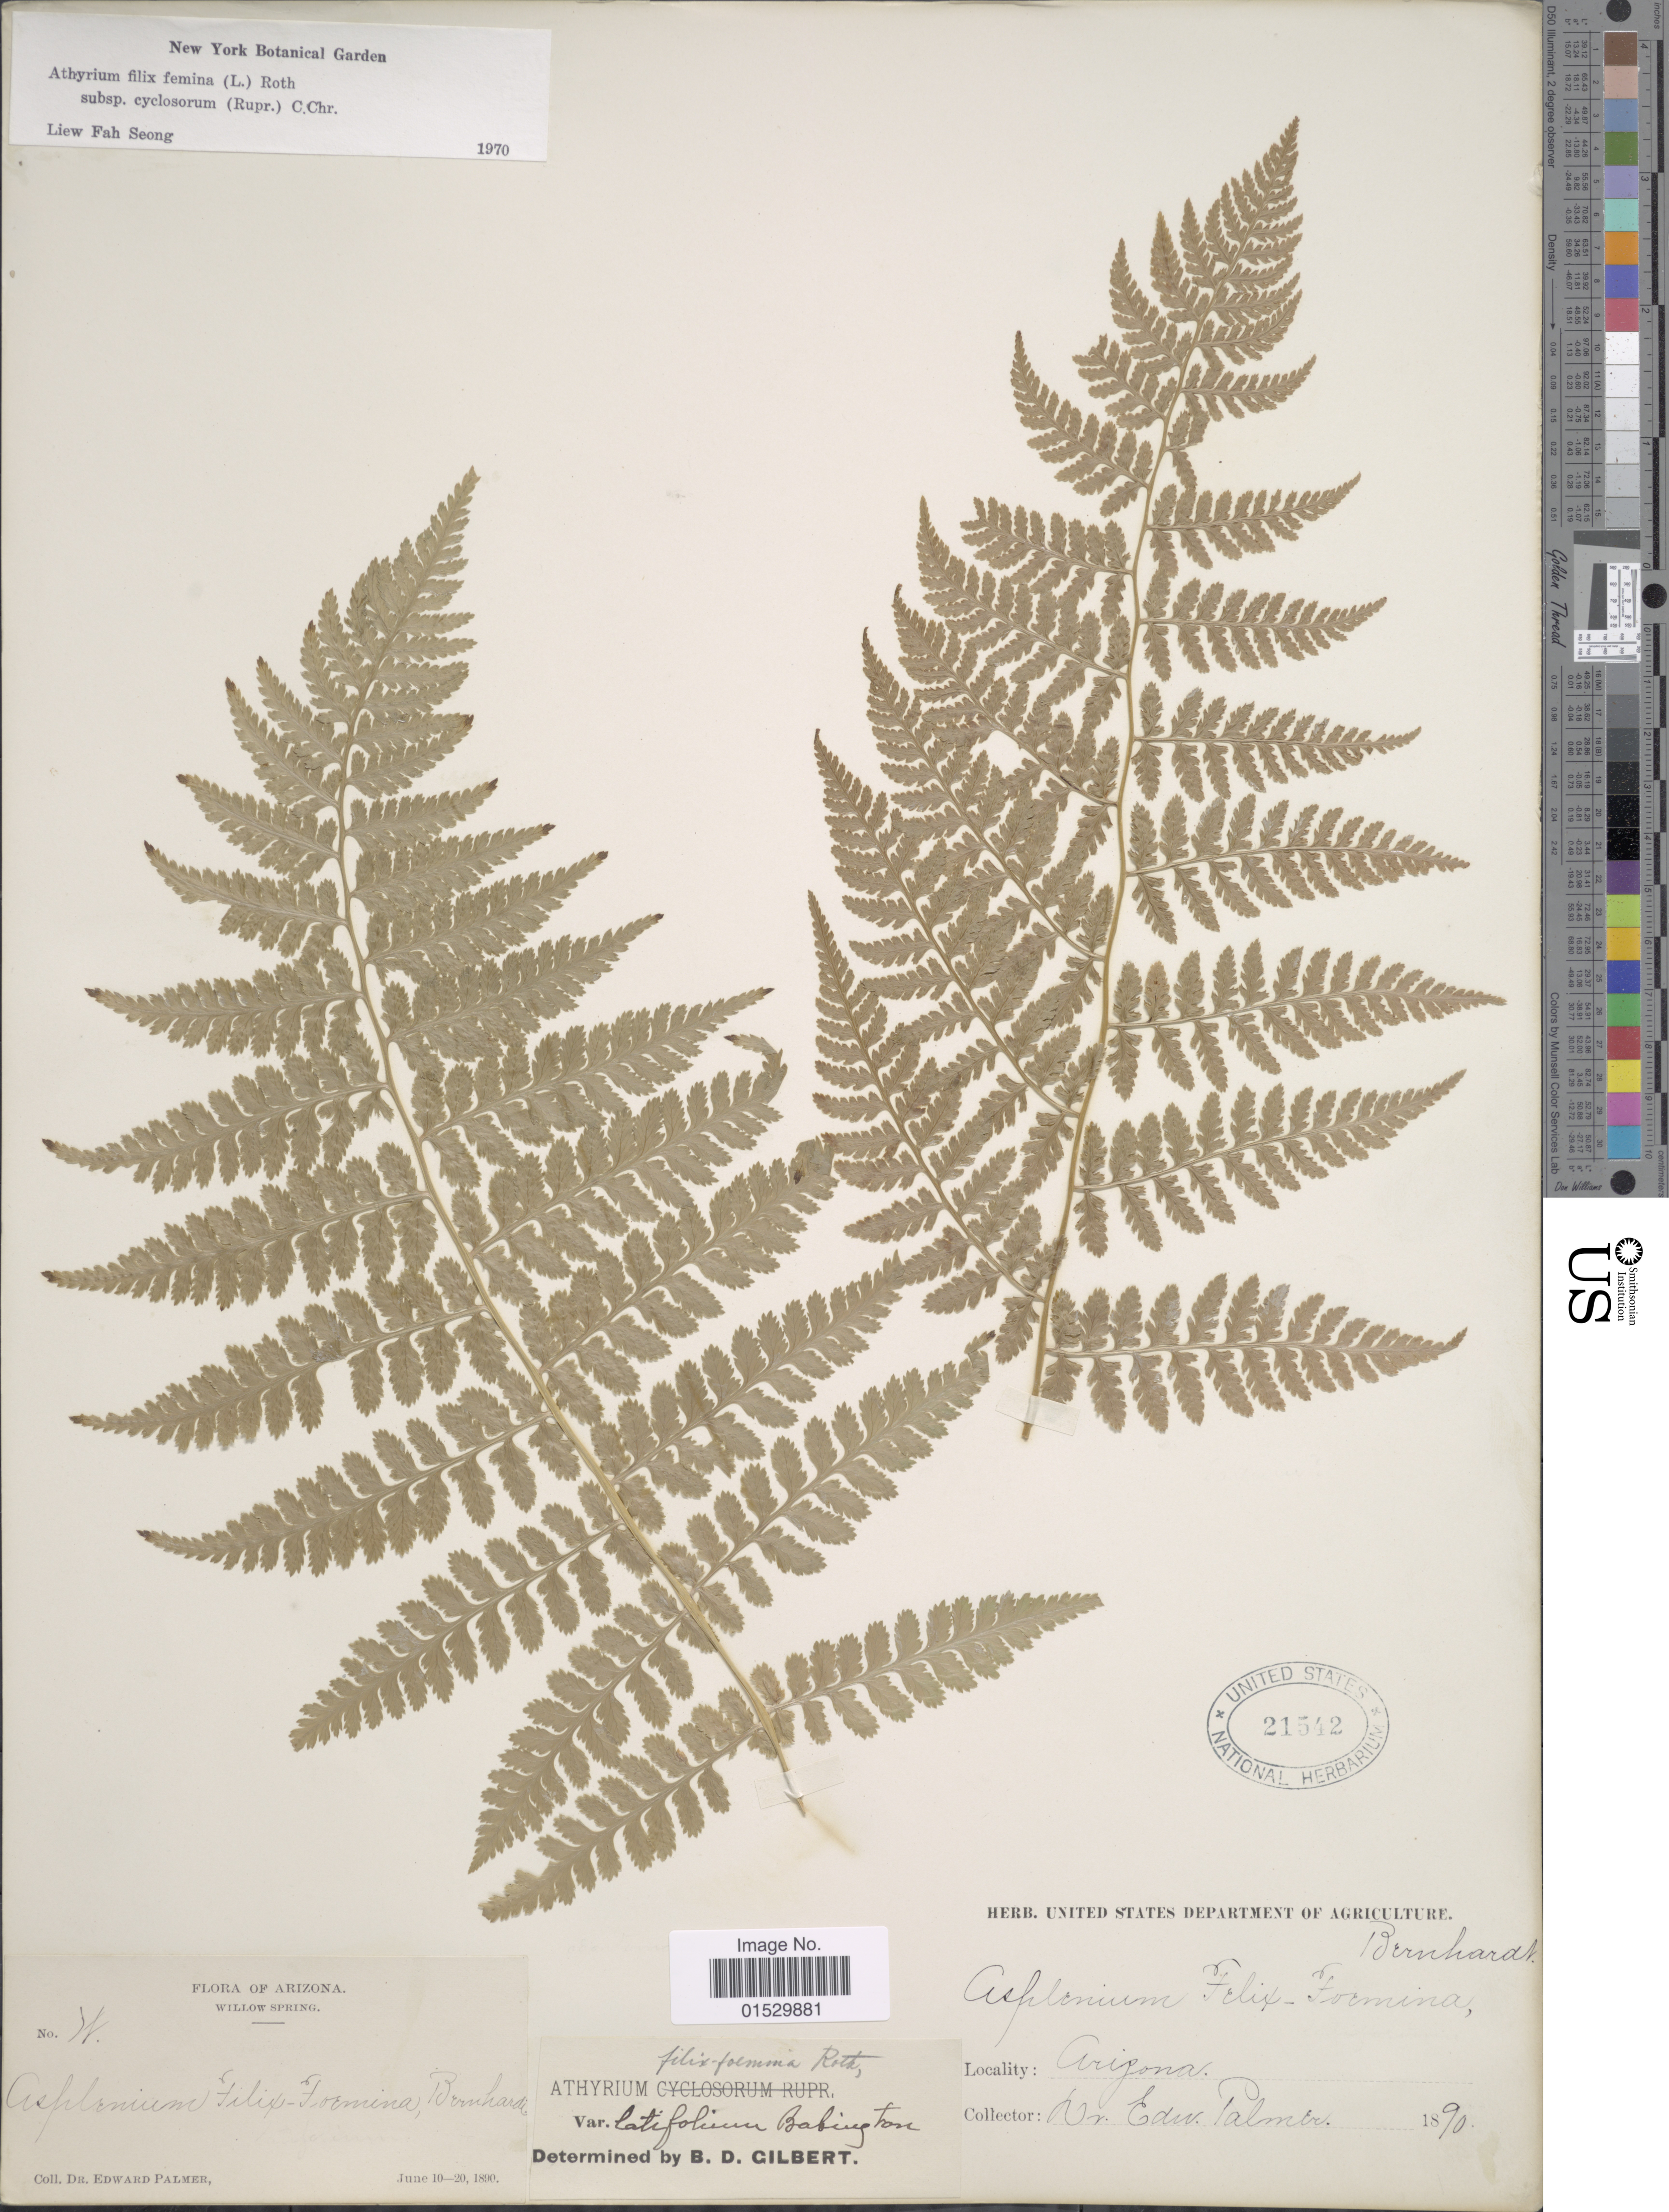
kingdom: Plantae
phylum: Tracheophyta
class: Polypodiopsida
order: Polypodiales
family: Athyriaceae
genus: Athyrium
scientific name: Athyrium filix-femina subsp. cyclosorum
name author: (Rupr.) C. Chr.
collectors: E. Palmer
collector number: H*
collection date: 1890-06-10/1890-06-20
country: United States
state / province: Arizona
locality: Willow Spring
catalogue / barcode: US 21542